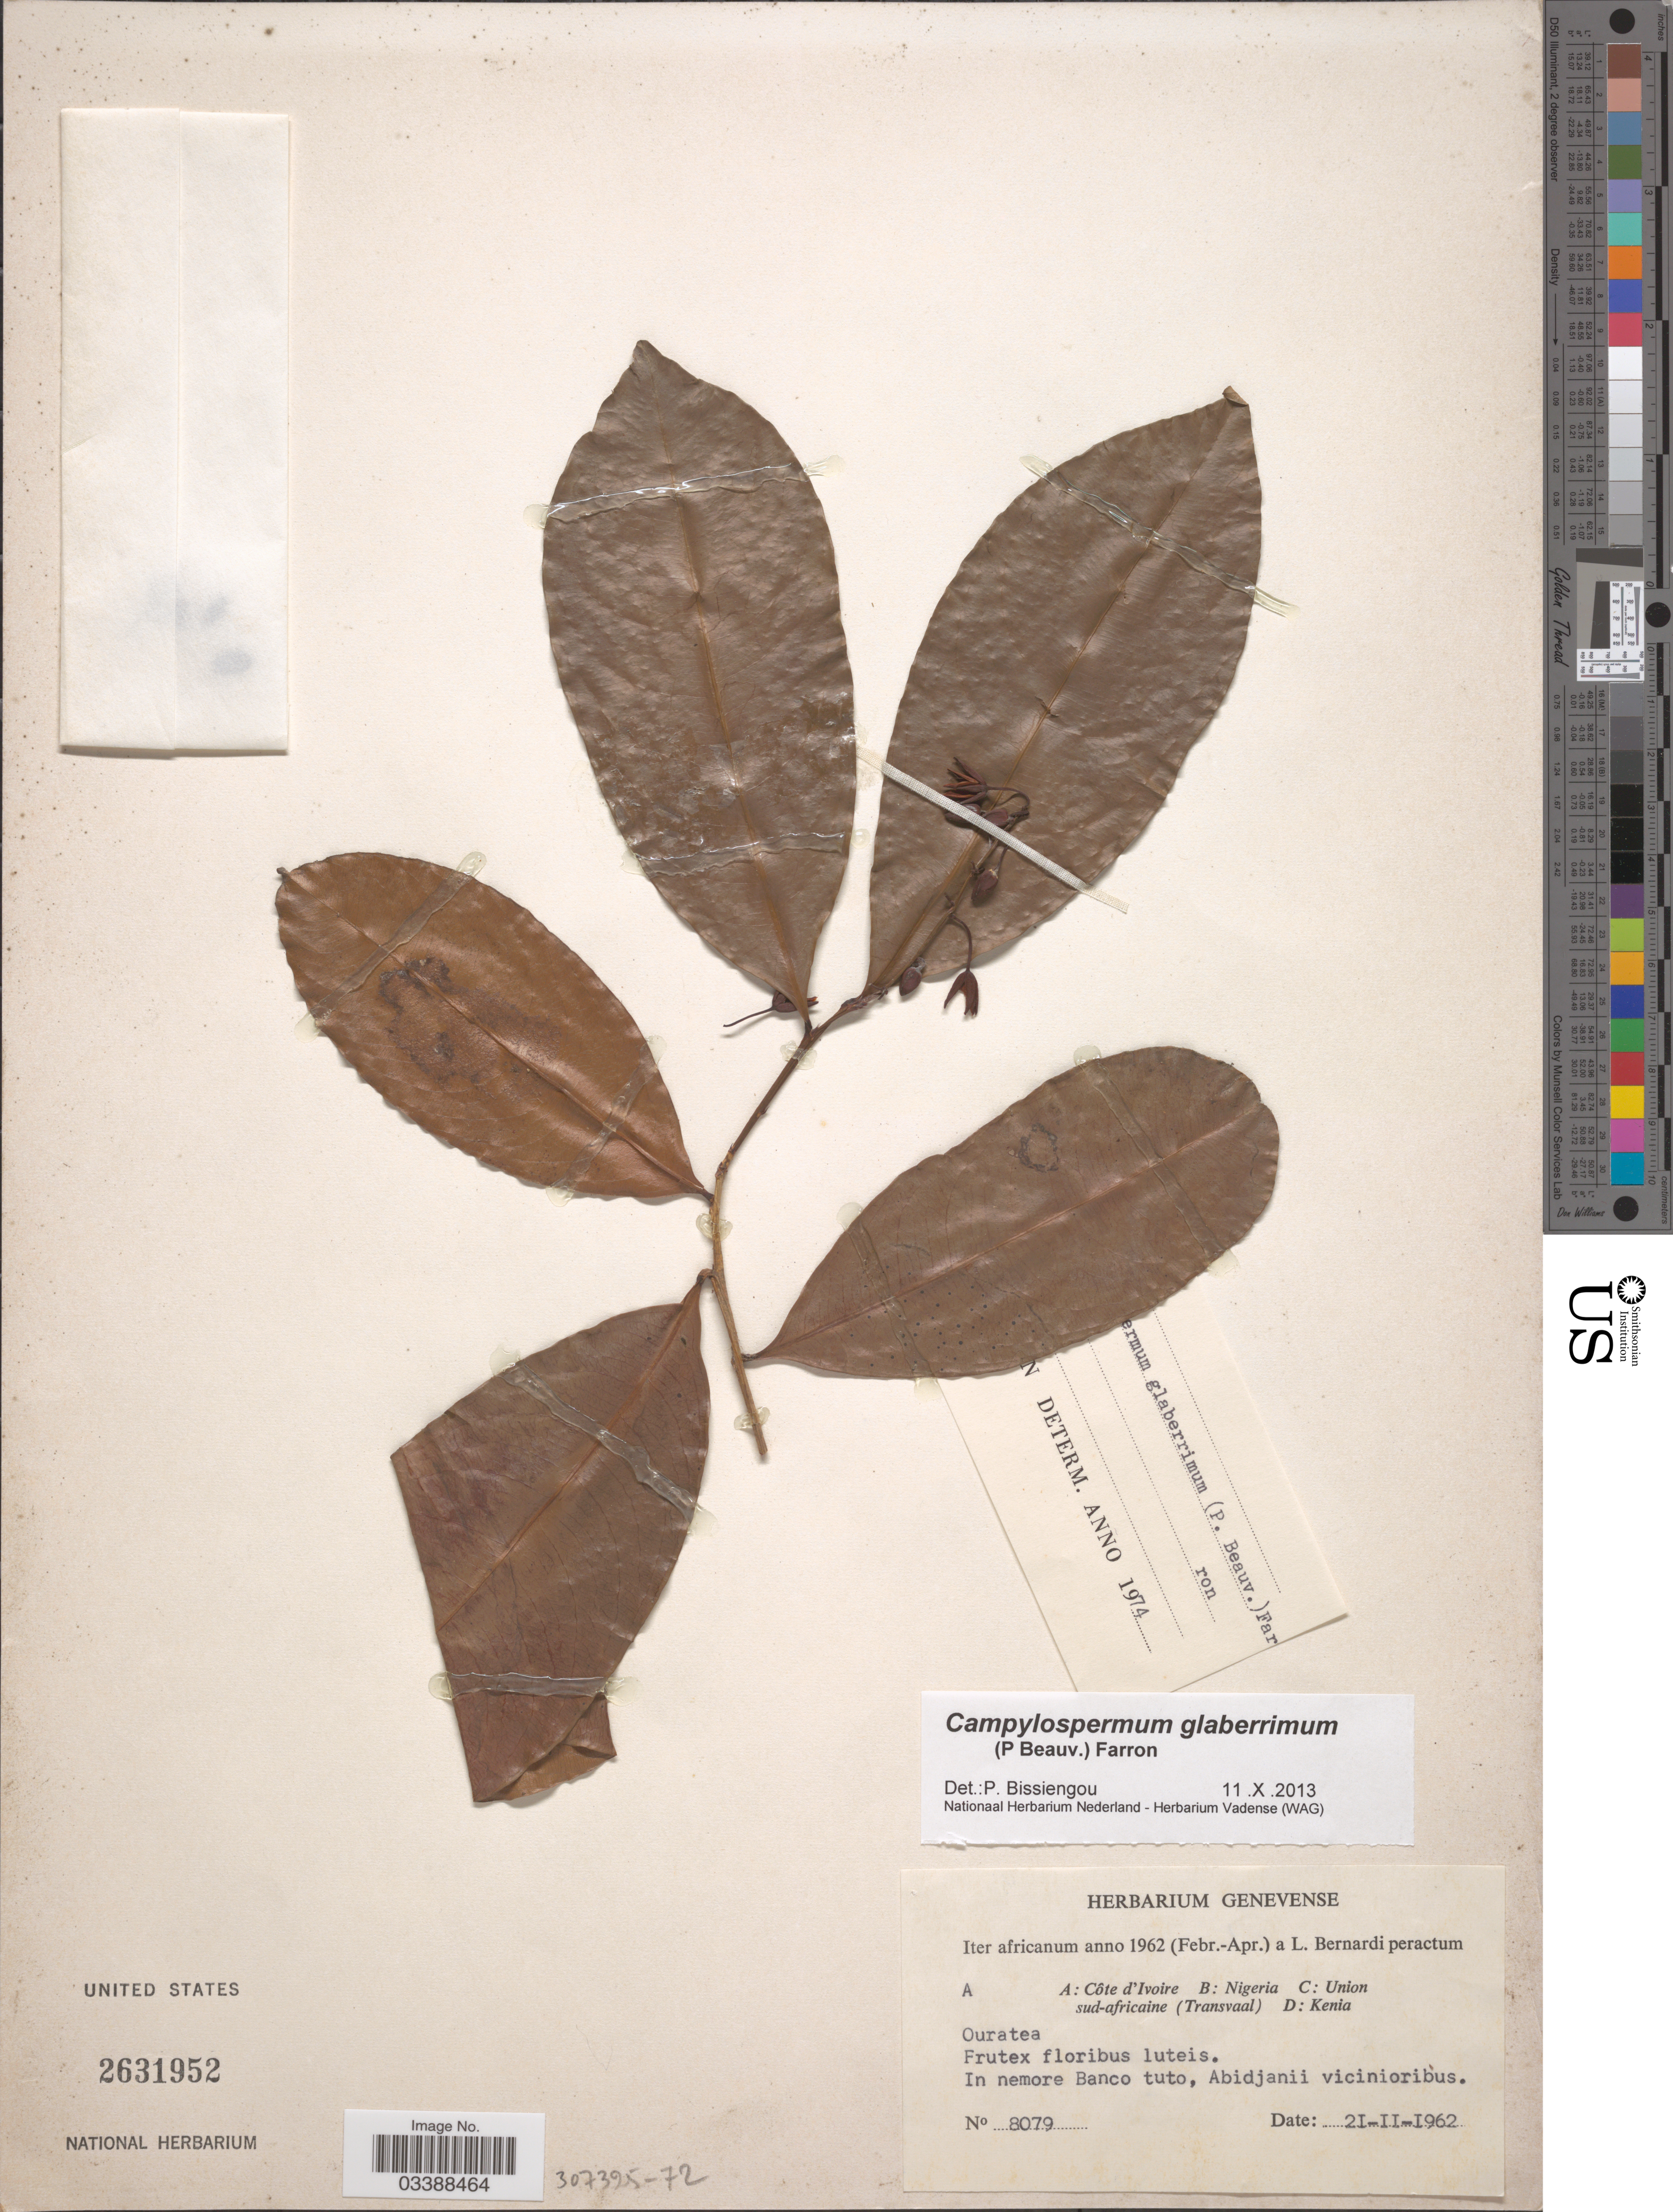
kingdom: Plantae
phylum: Tracheophyta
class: Magnoliopsida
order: Malpighiales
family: Ochnaceae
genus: Campylospermum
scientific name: Campylospermum glaberrimum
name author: (P. Beauv.) Farron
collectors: L. Bernardi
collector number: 8079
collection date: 1962-02-21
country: Ivory Coast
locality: Côte d'Ivoire. In nemore Banco tuto, Abidjanii vicinioribus.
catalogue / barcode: US 2631952